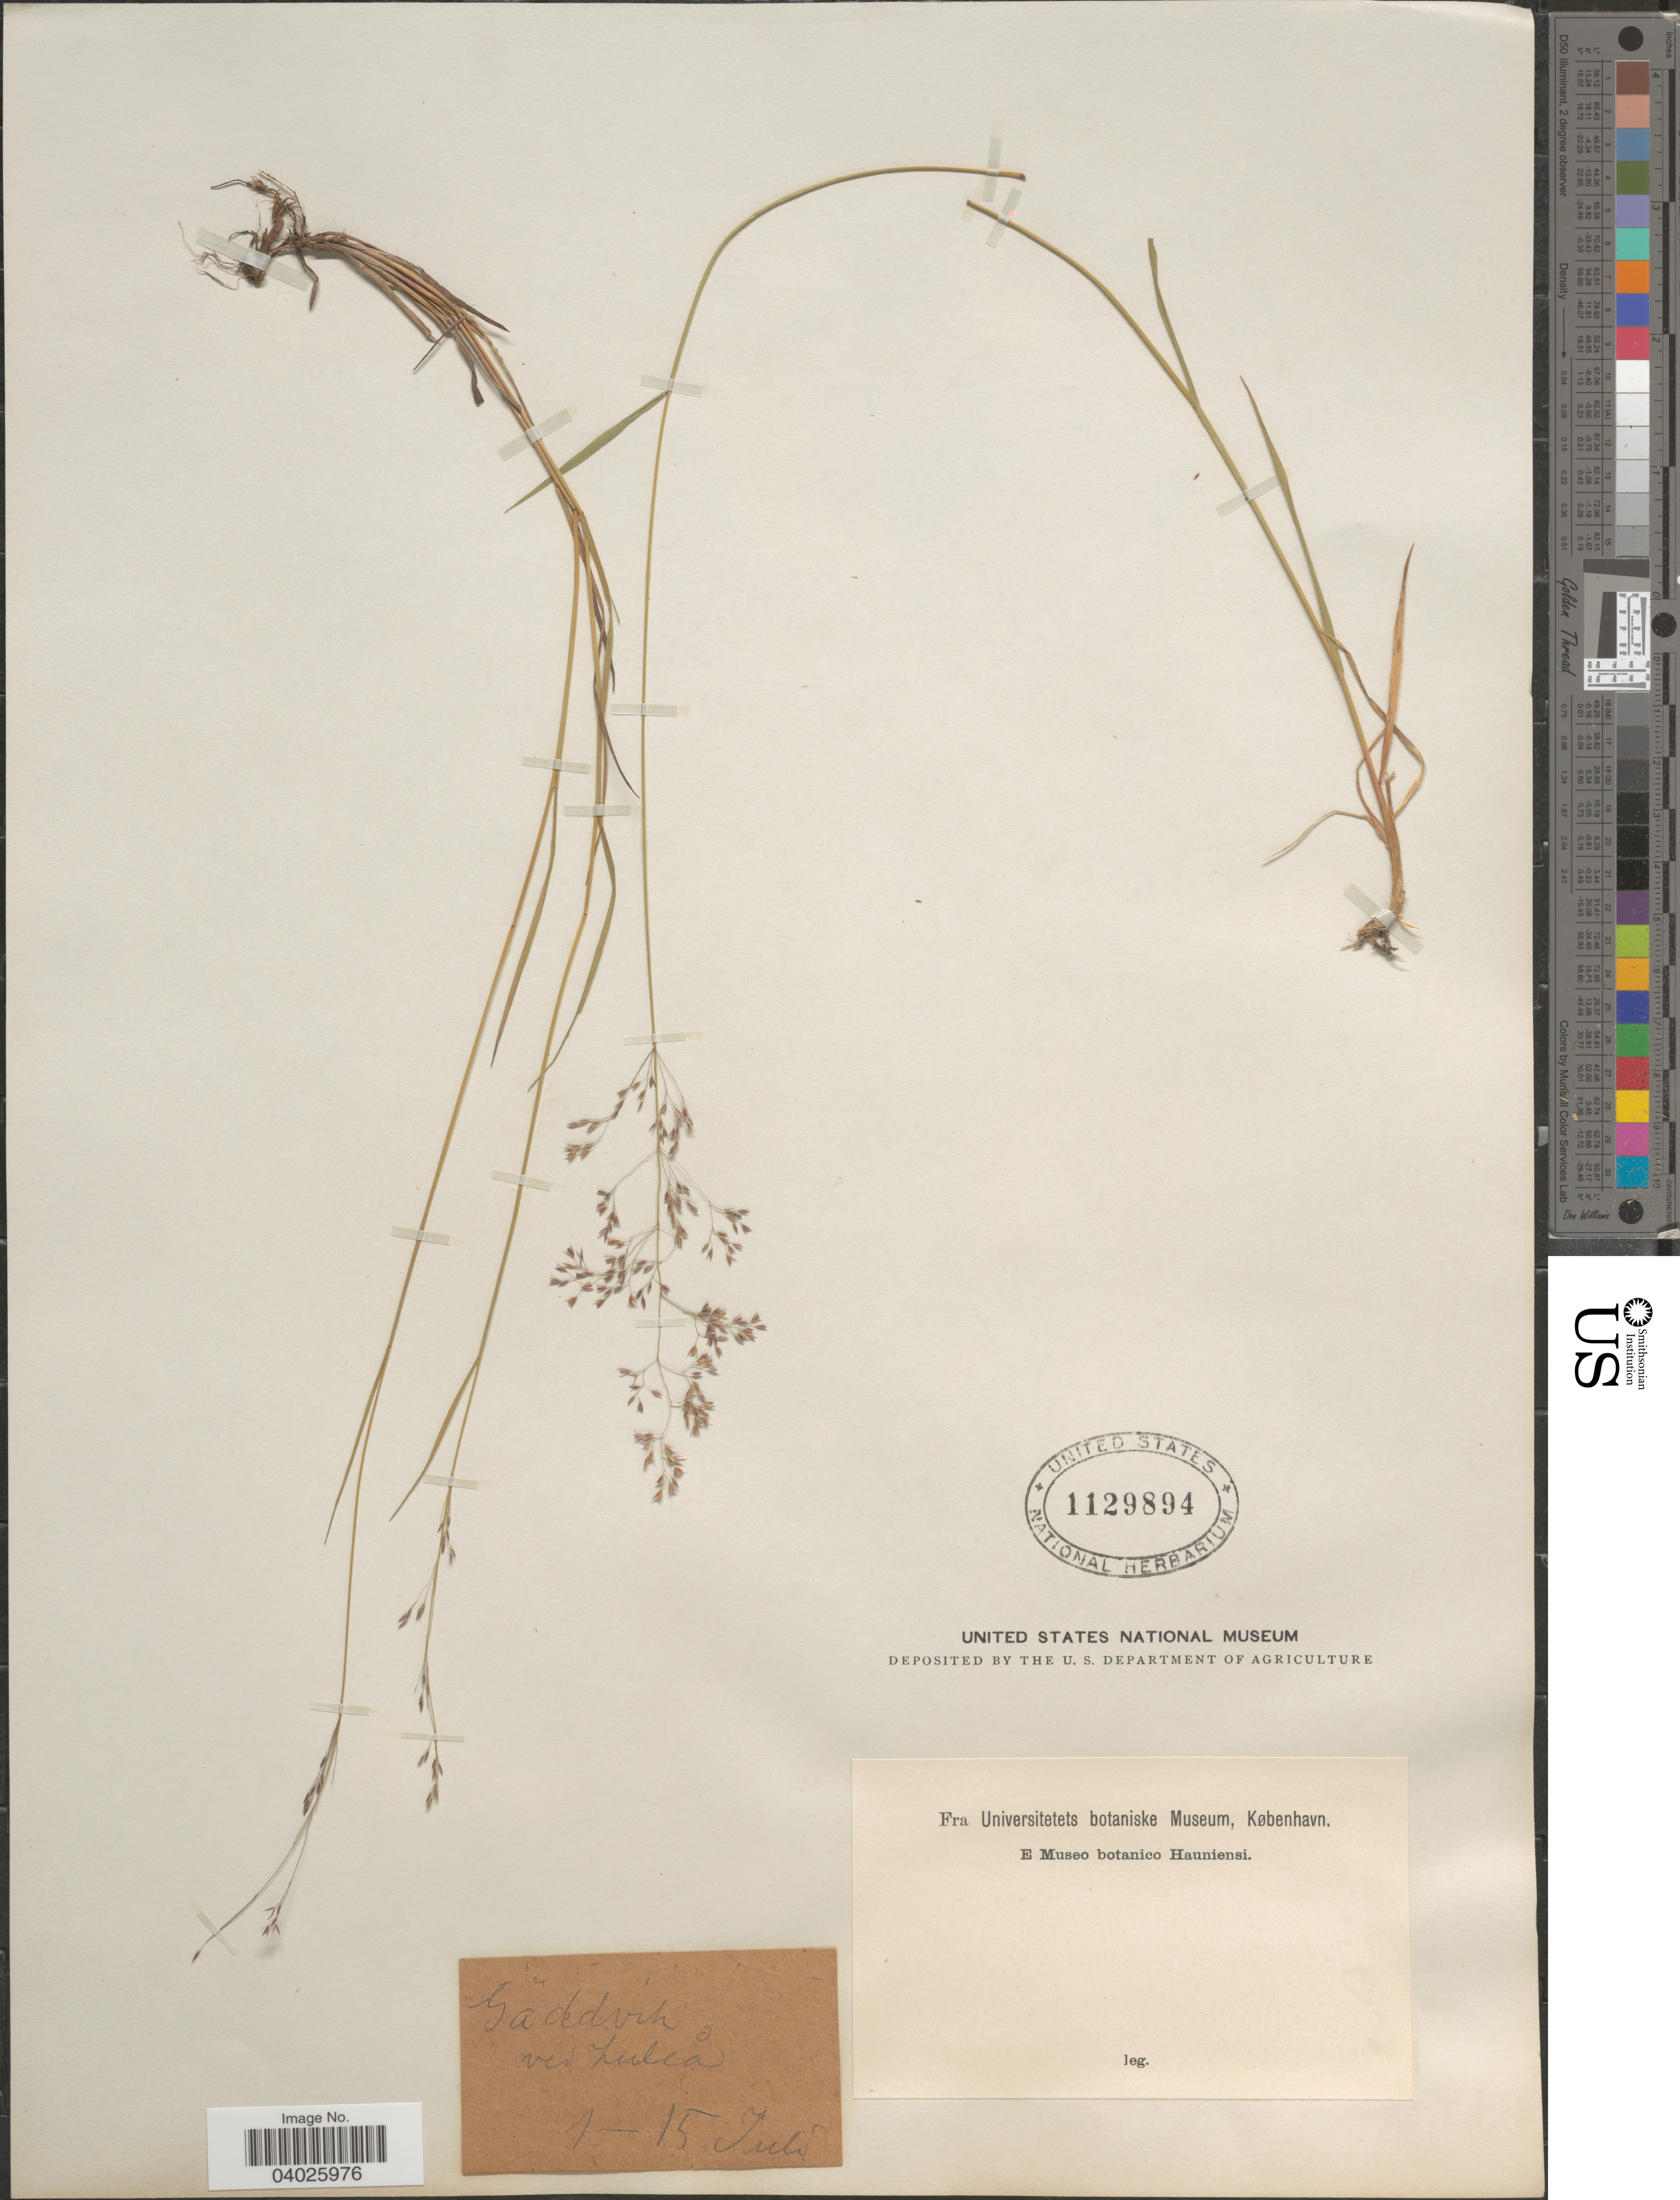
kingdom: Plantae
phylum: Tracheophyta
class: Liliopsida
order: Poales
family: Poaceae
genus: Agrostis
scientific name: Agrostis sp.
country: Sweden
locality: Gäddvik ved Luleå.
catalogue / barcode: US 1129894